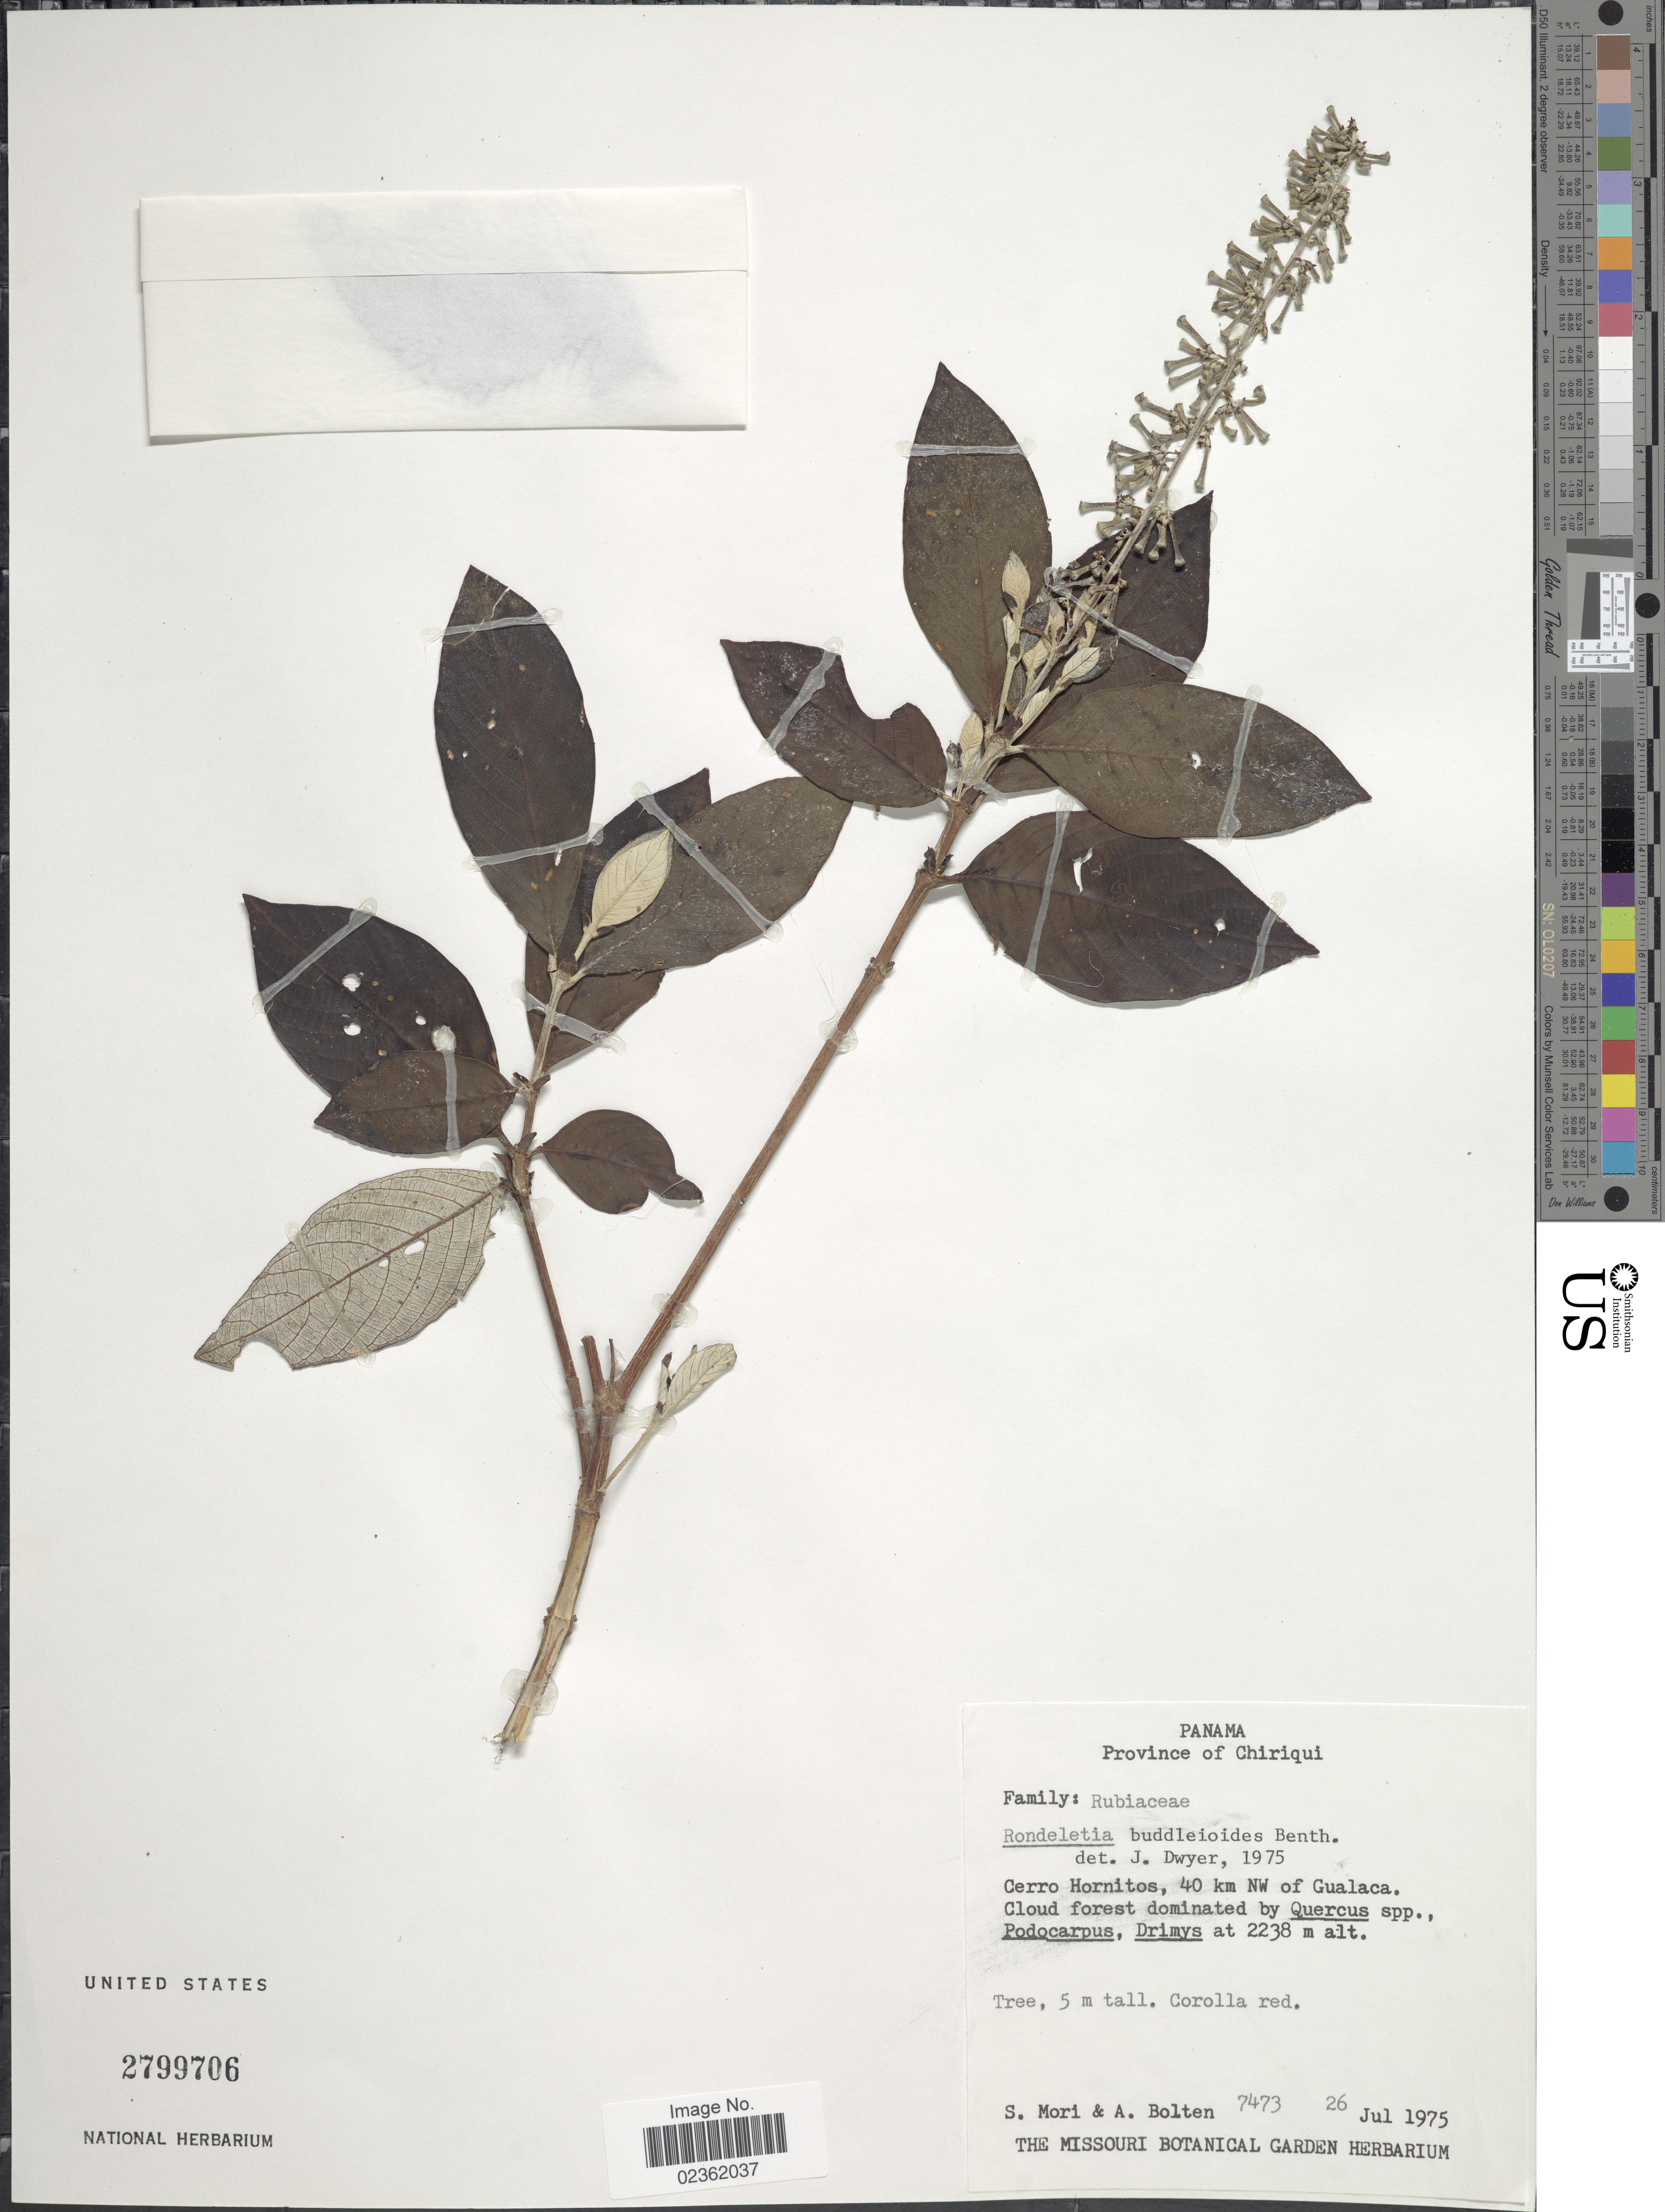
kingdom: Plantae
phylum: Tracheophyta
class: Magnoliopsida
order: Gentianales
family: Rubiaceae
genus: Rondeletia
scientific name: Rondeletia buddleioides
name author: Benth.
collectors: S. Mori & A. Bolten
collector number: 7473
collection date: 1975-07-26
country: Panama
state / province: Chiriqui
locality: Cerro Hornitos, 40 km NW of Gualca.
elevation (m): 2238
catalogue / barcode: US 2799706